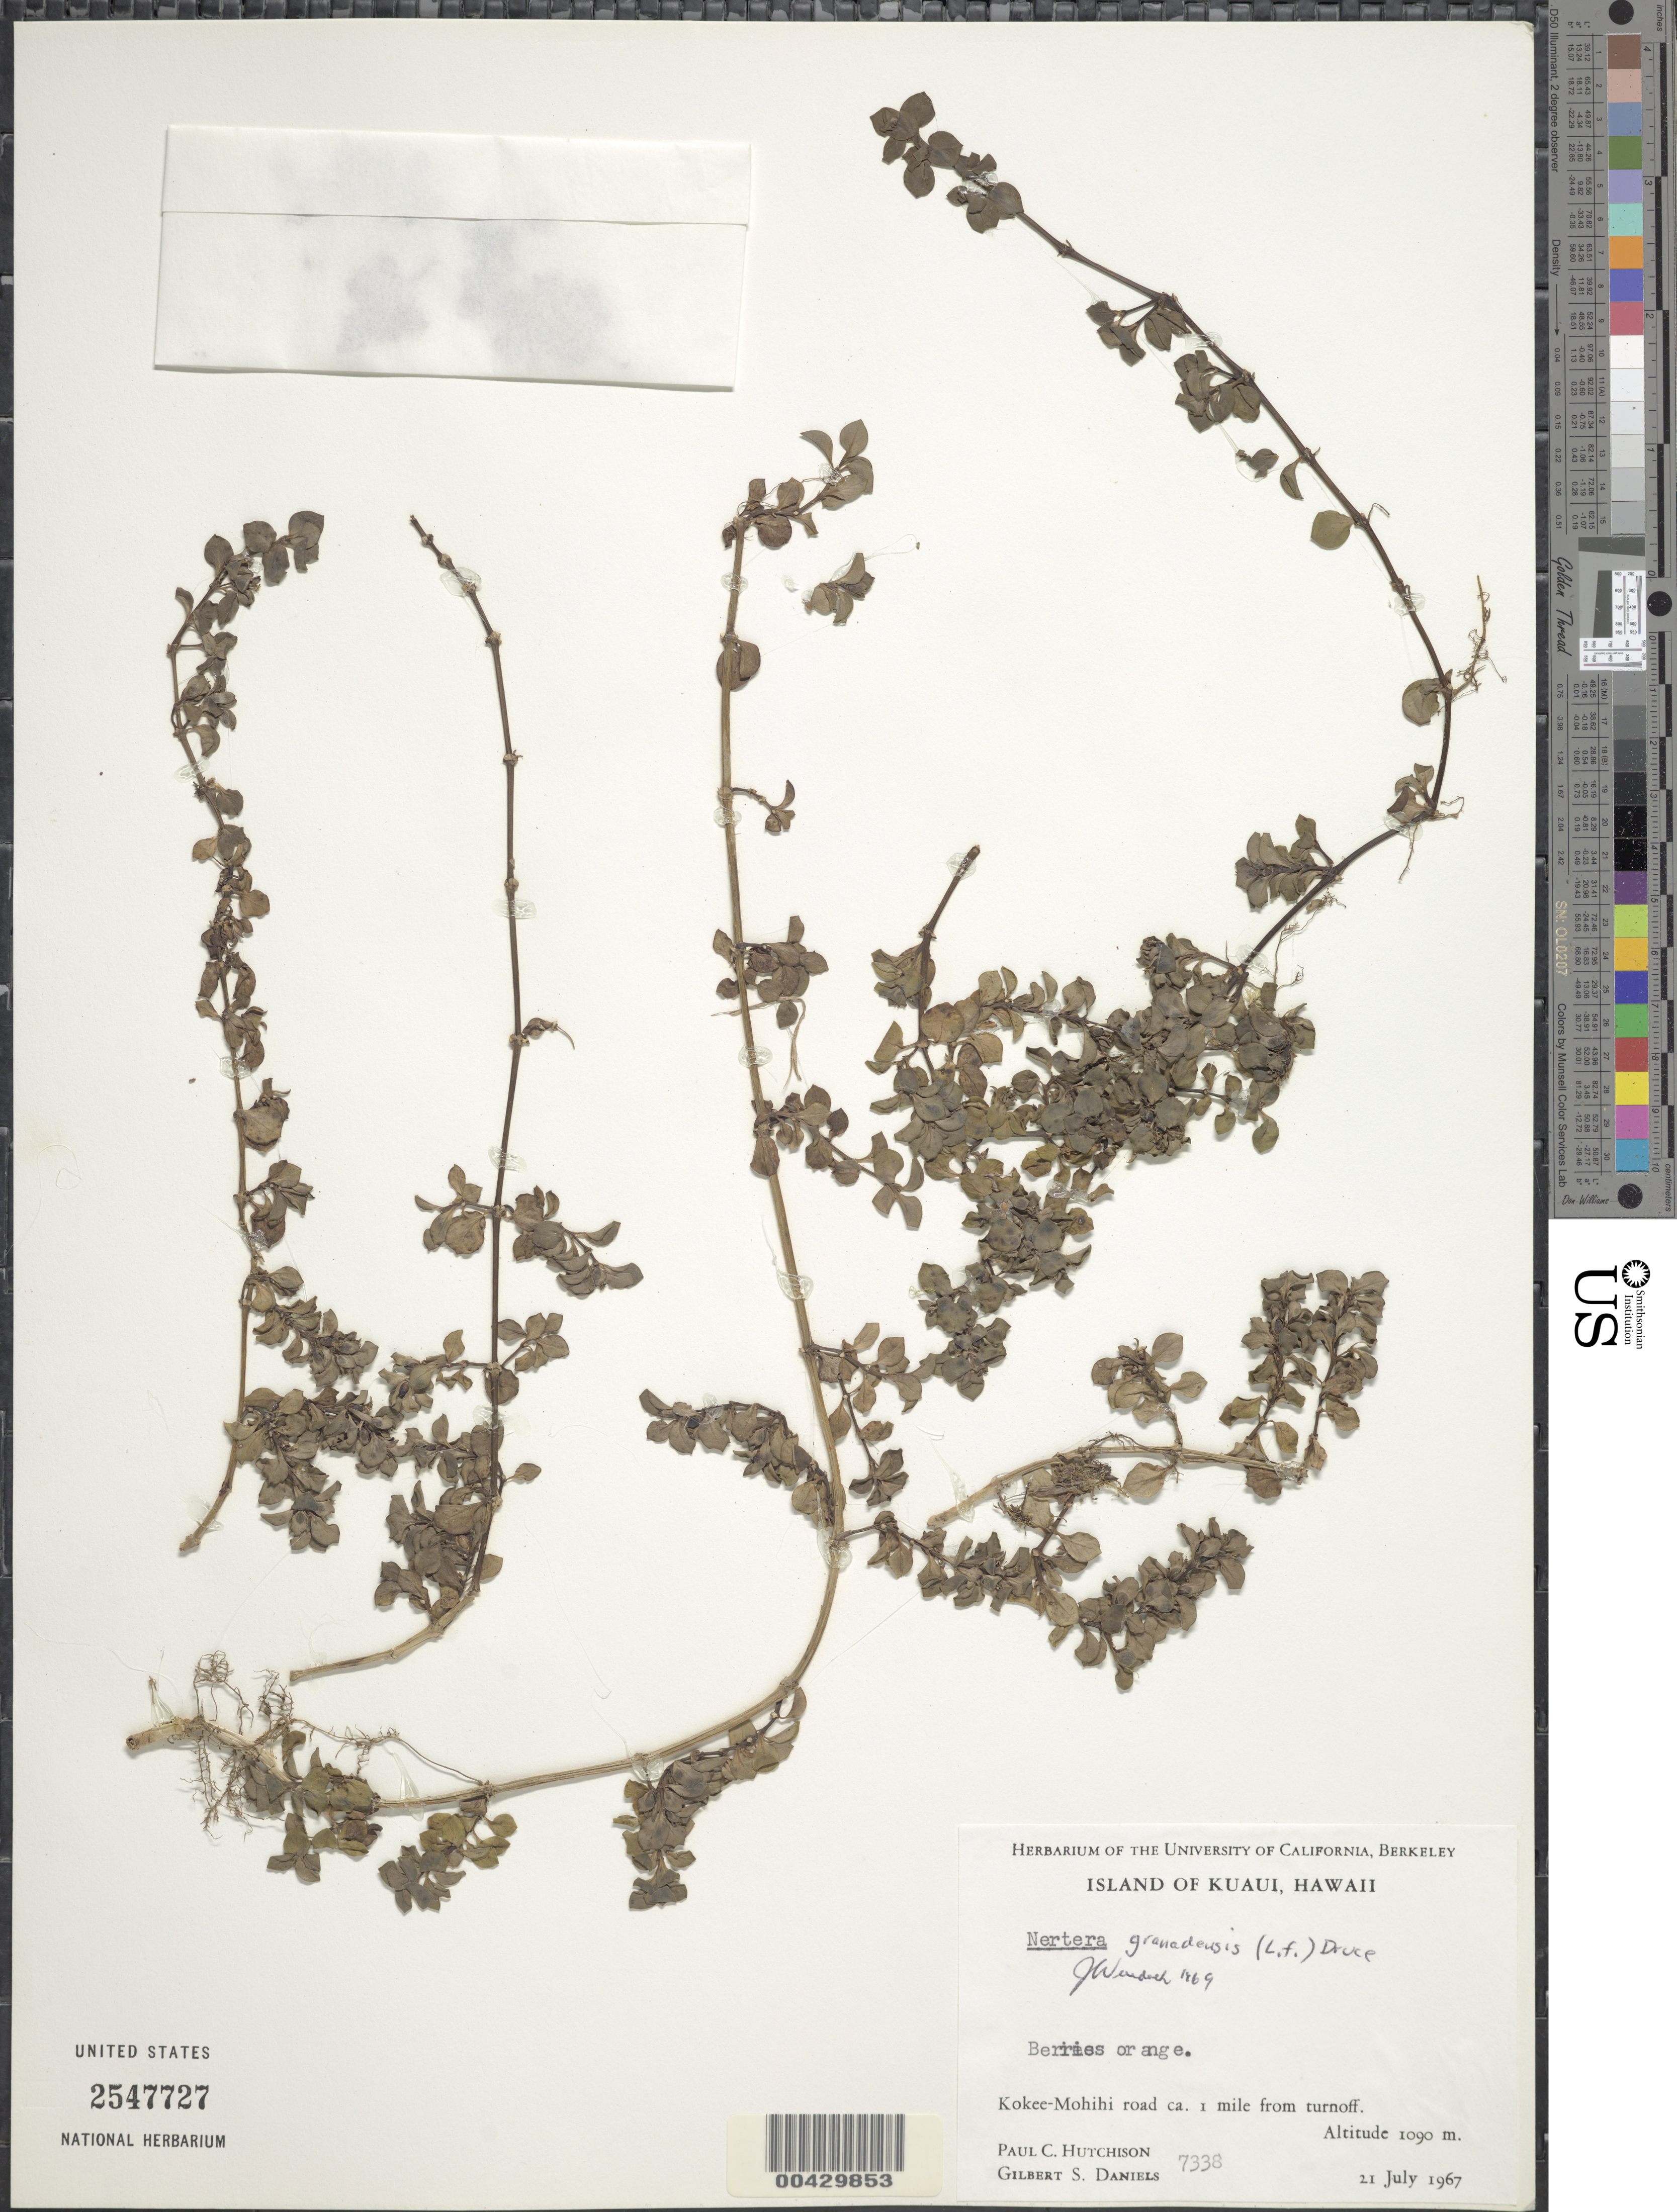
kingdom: Plantae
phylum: Tracheophyta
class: Magnoliopsida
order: Gentianales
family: Rubiaceae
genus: Nertera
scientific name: Nertera granadensis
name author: (Mutis ex L. f.) Druce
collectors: P. C. Hutchison & G. S. Daniels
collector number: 7338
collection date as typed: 21 Jul 1967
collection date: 1967-07-21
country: United States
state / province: Hawaii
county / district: Kauai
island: Kaua'i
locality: Kokee-Mohihi Road ca. 1 mi from turnoff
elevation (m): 1090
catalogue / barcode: US 2547727